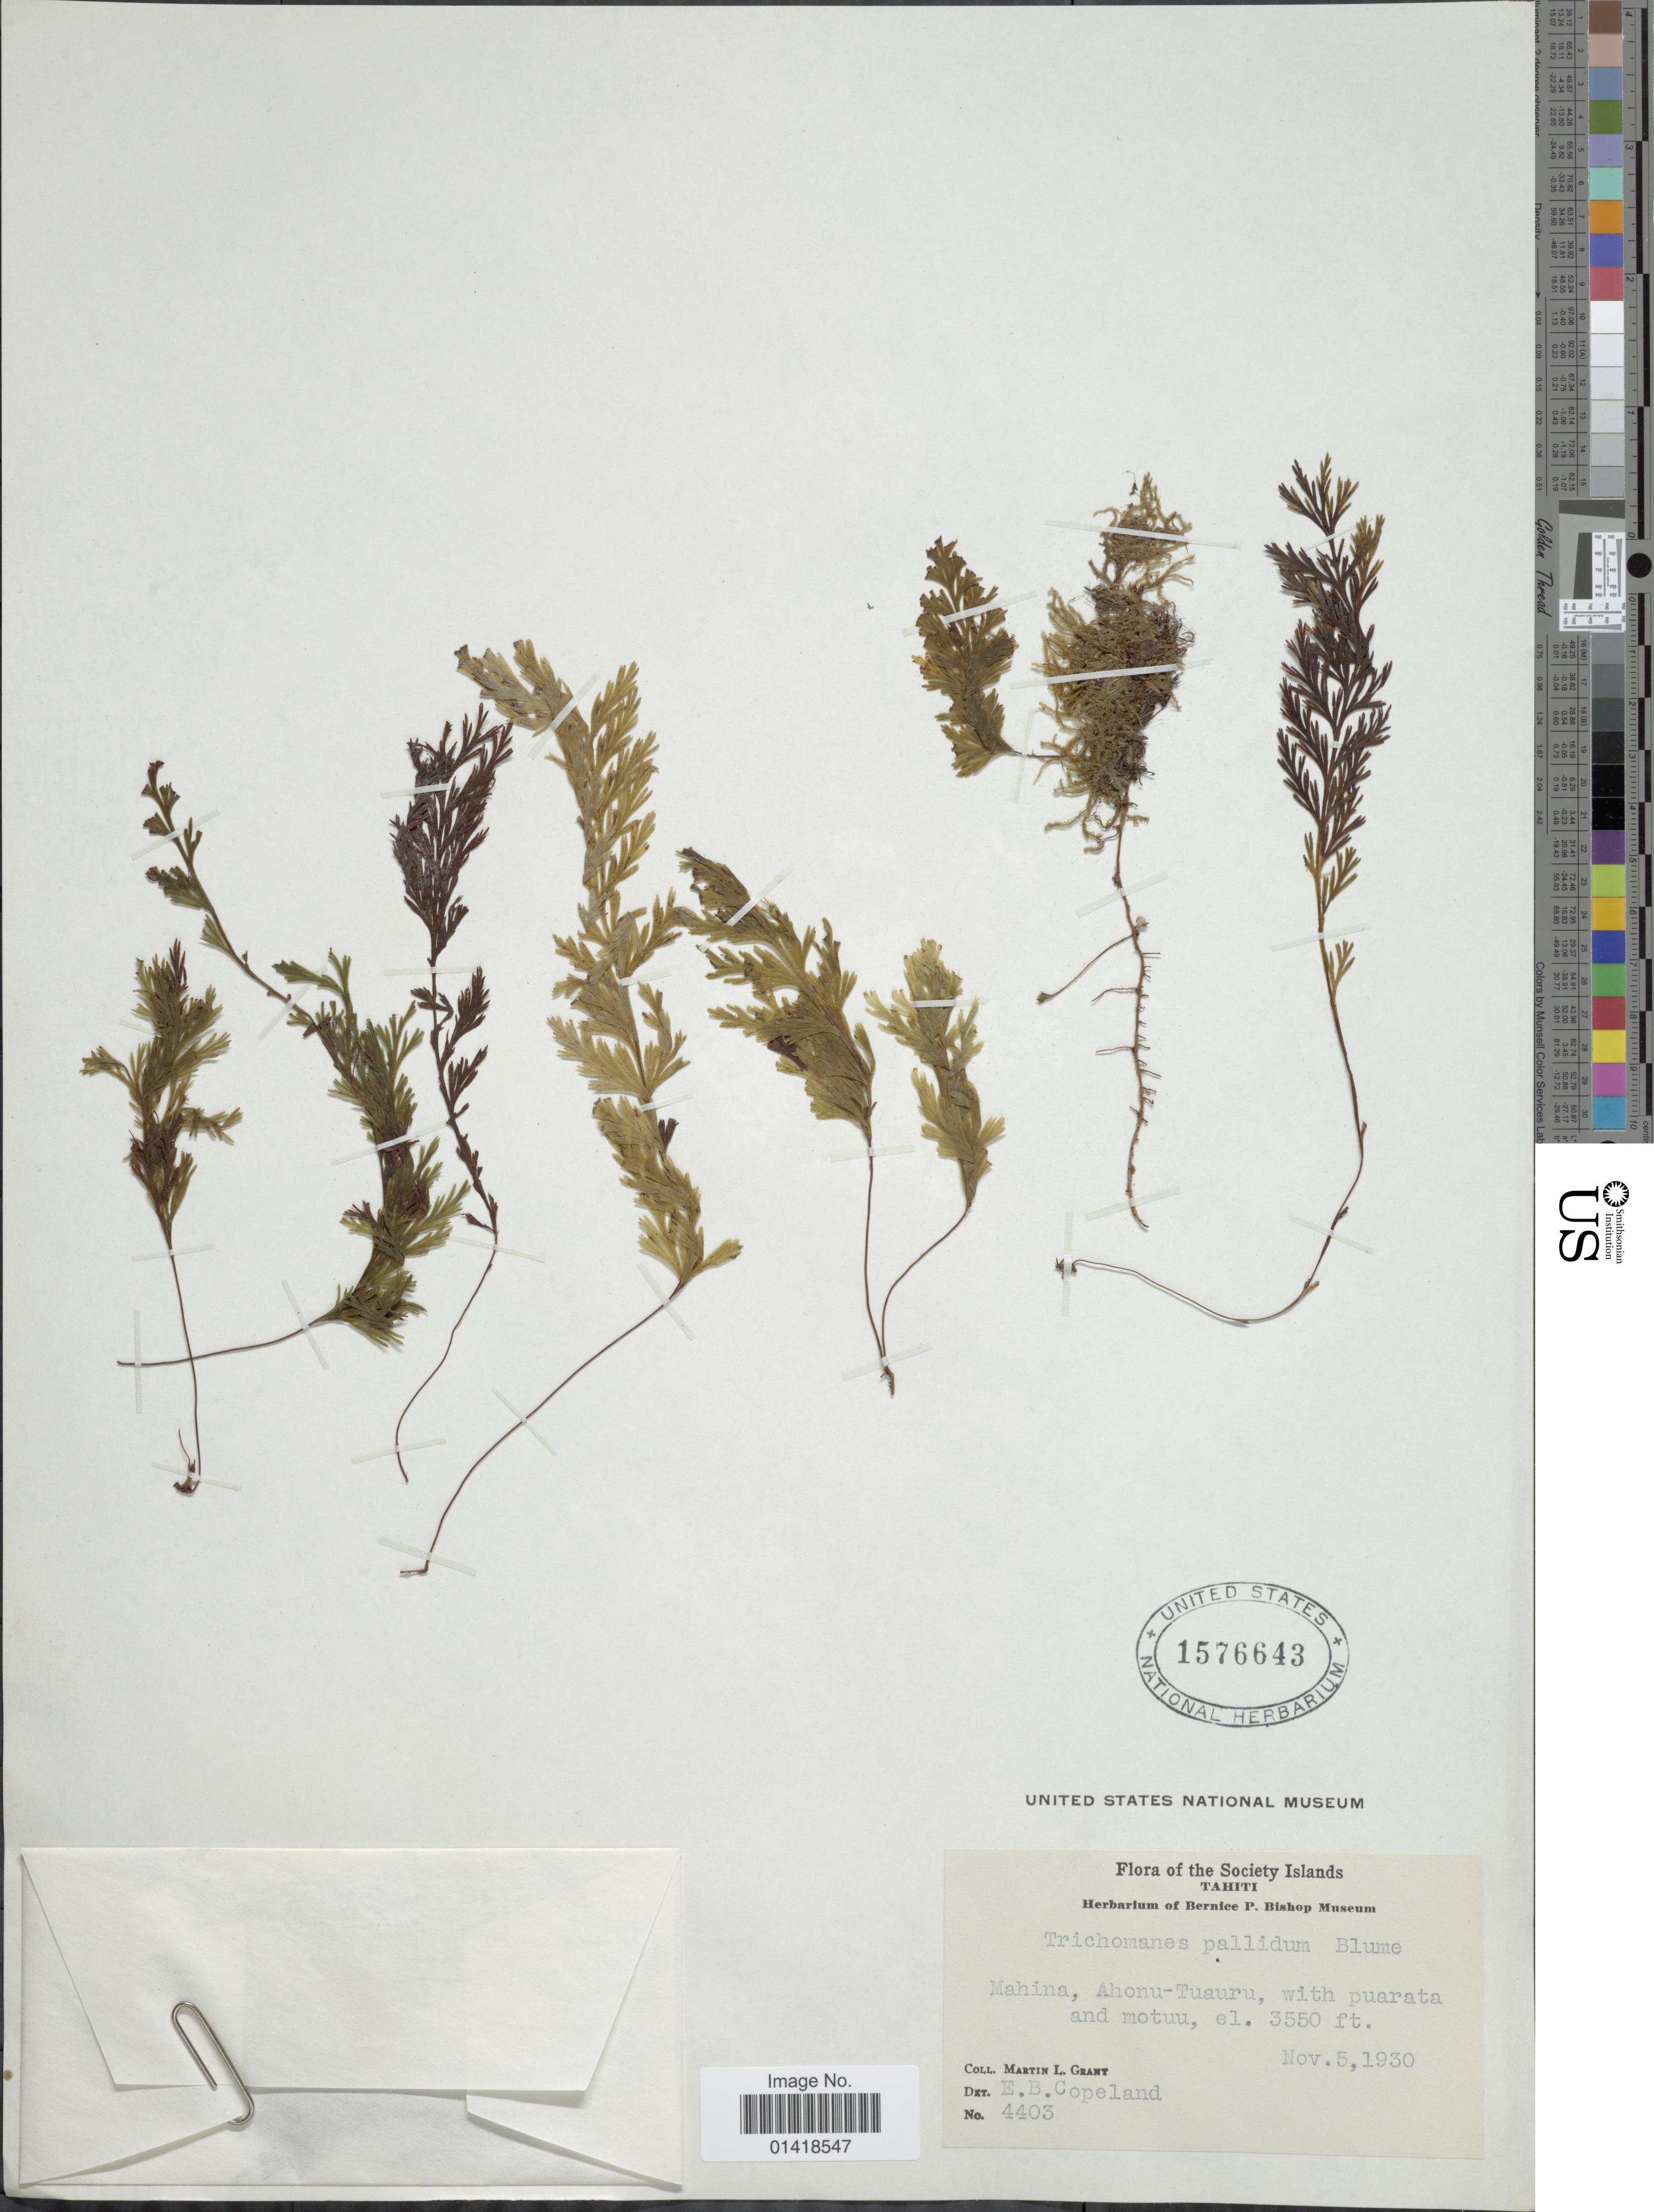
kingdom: Plantae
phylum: Tracheophyta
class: Polypodiopsida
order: Hymenophyllales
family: Hymenophyllaceae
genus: Hymenophyllum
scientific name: Hymenophyllum pallidum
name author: (Blume) Ebihara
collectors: E. B. Copeland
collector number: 4403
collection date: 1930-11-05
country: French Polynesia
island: Tahiti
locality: Tahiti. Mahina, Ahona-Tuauru, with puarata and motuu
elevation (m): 1082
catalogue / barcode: US 1576643